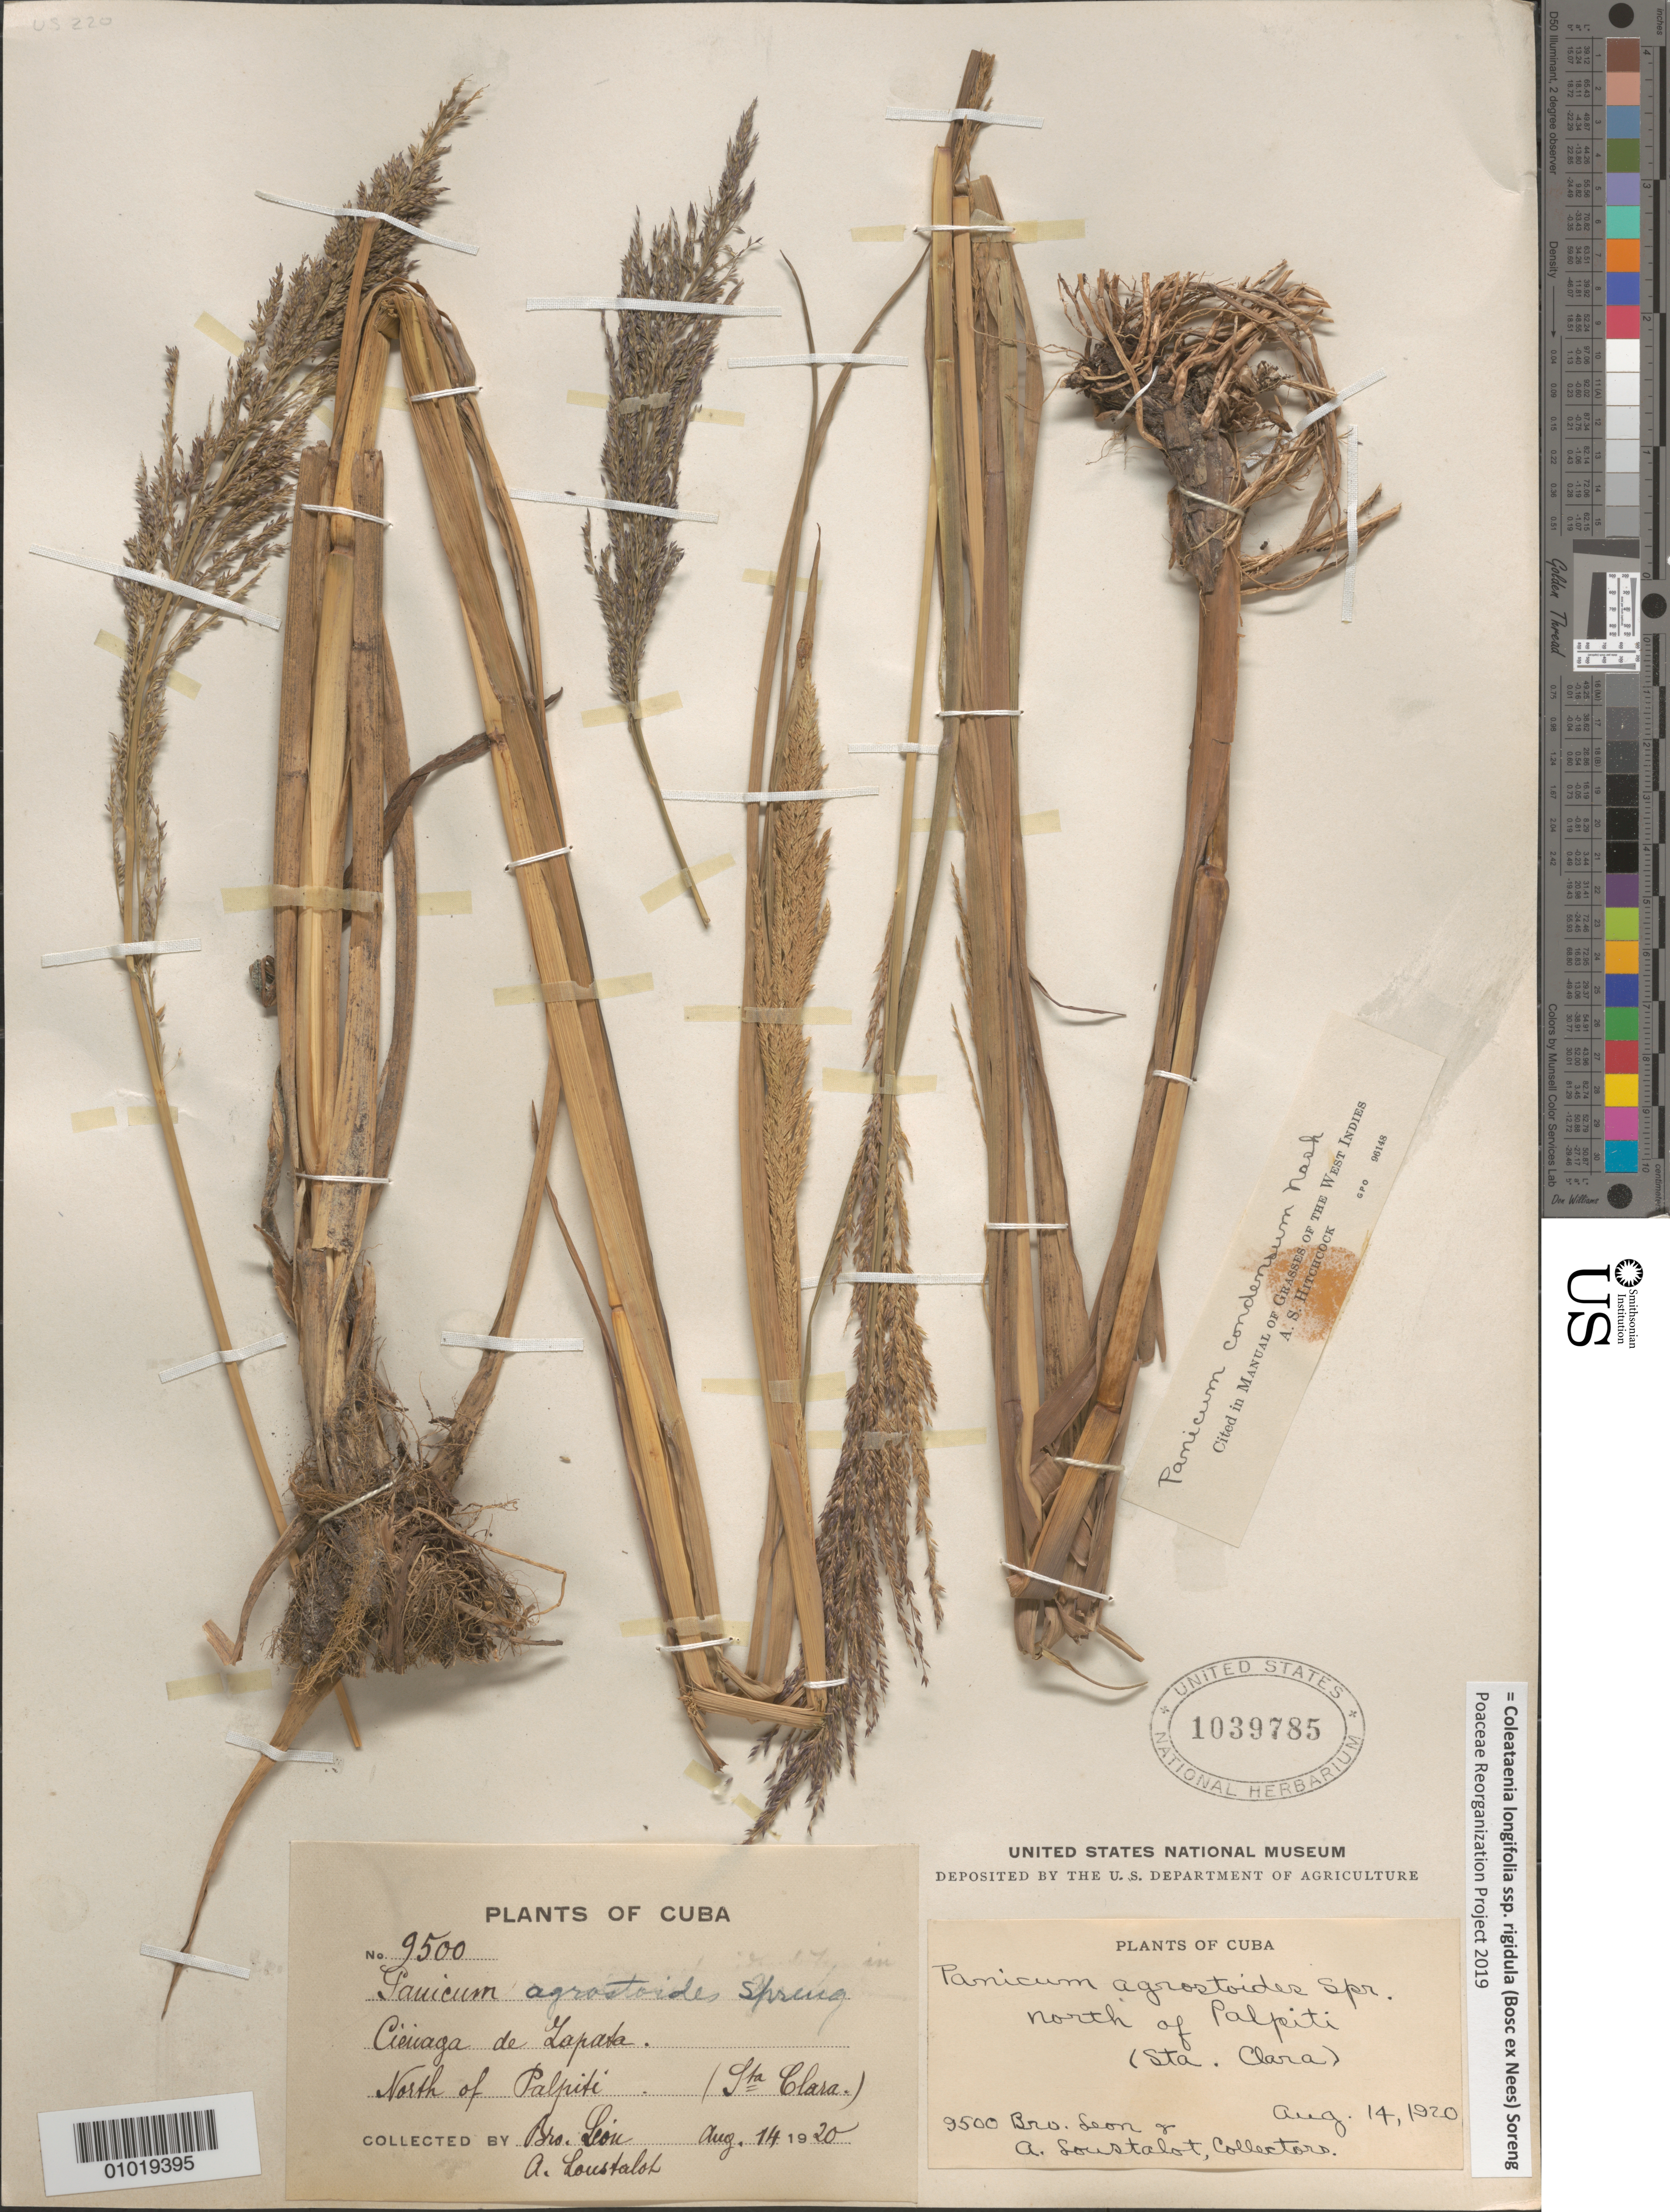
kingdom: Plantae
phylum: Tracheophyta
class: Liliopsida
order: Poales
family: Poaceae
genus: Panicum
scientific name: Panicum condensum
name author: Nash ex Small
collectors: Bro. León & A. Loustalot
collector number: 9500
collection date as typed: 14 Aug 1920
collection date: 1920-08-14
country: Cuba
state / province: Matanzas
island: Cuba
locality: N of Palpite, Cienaga de Zapata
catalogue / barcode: US 1039785